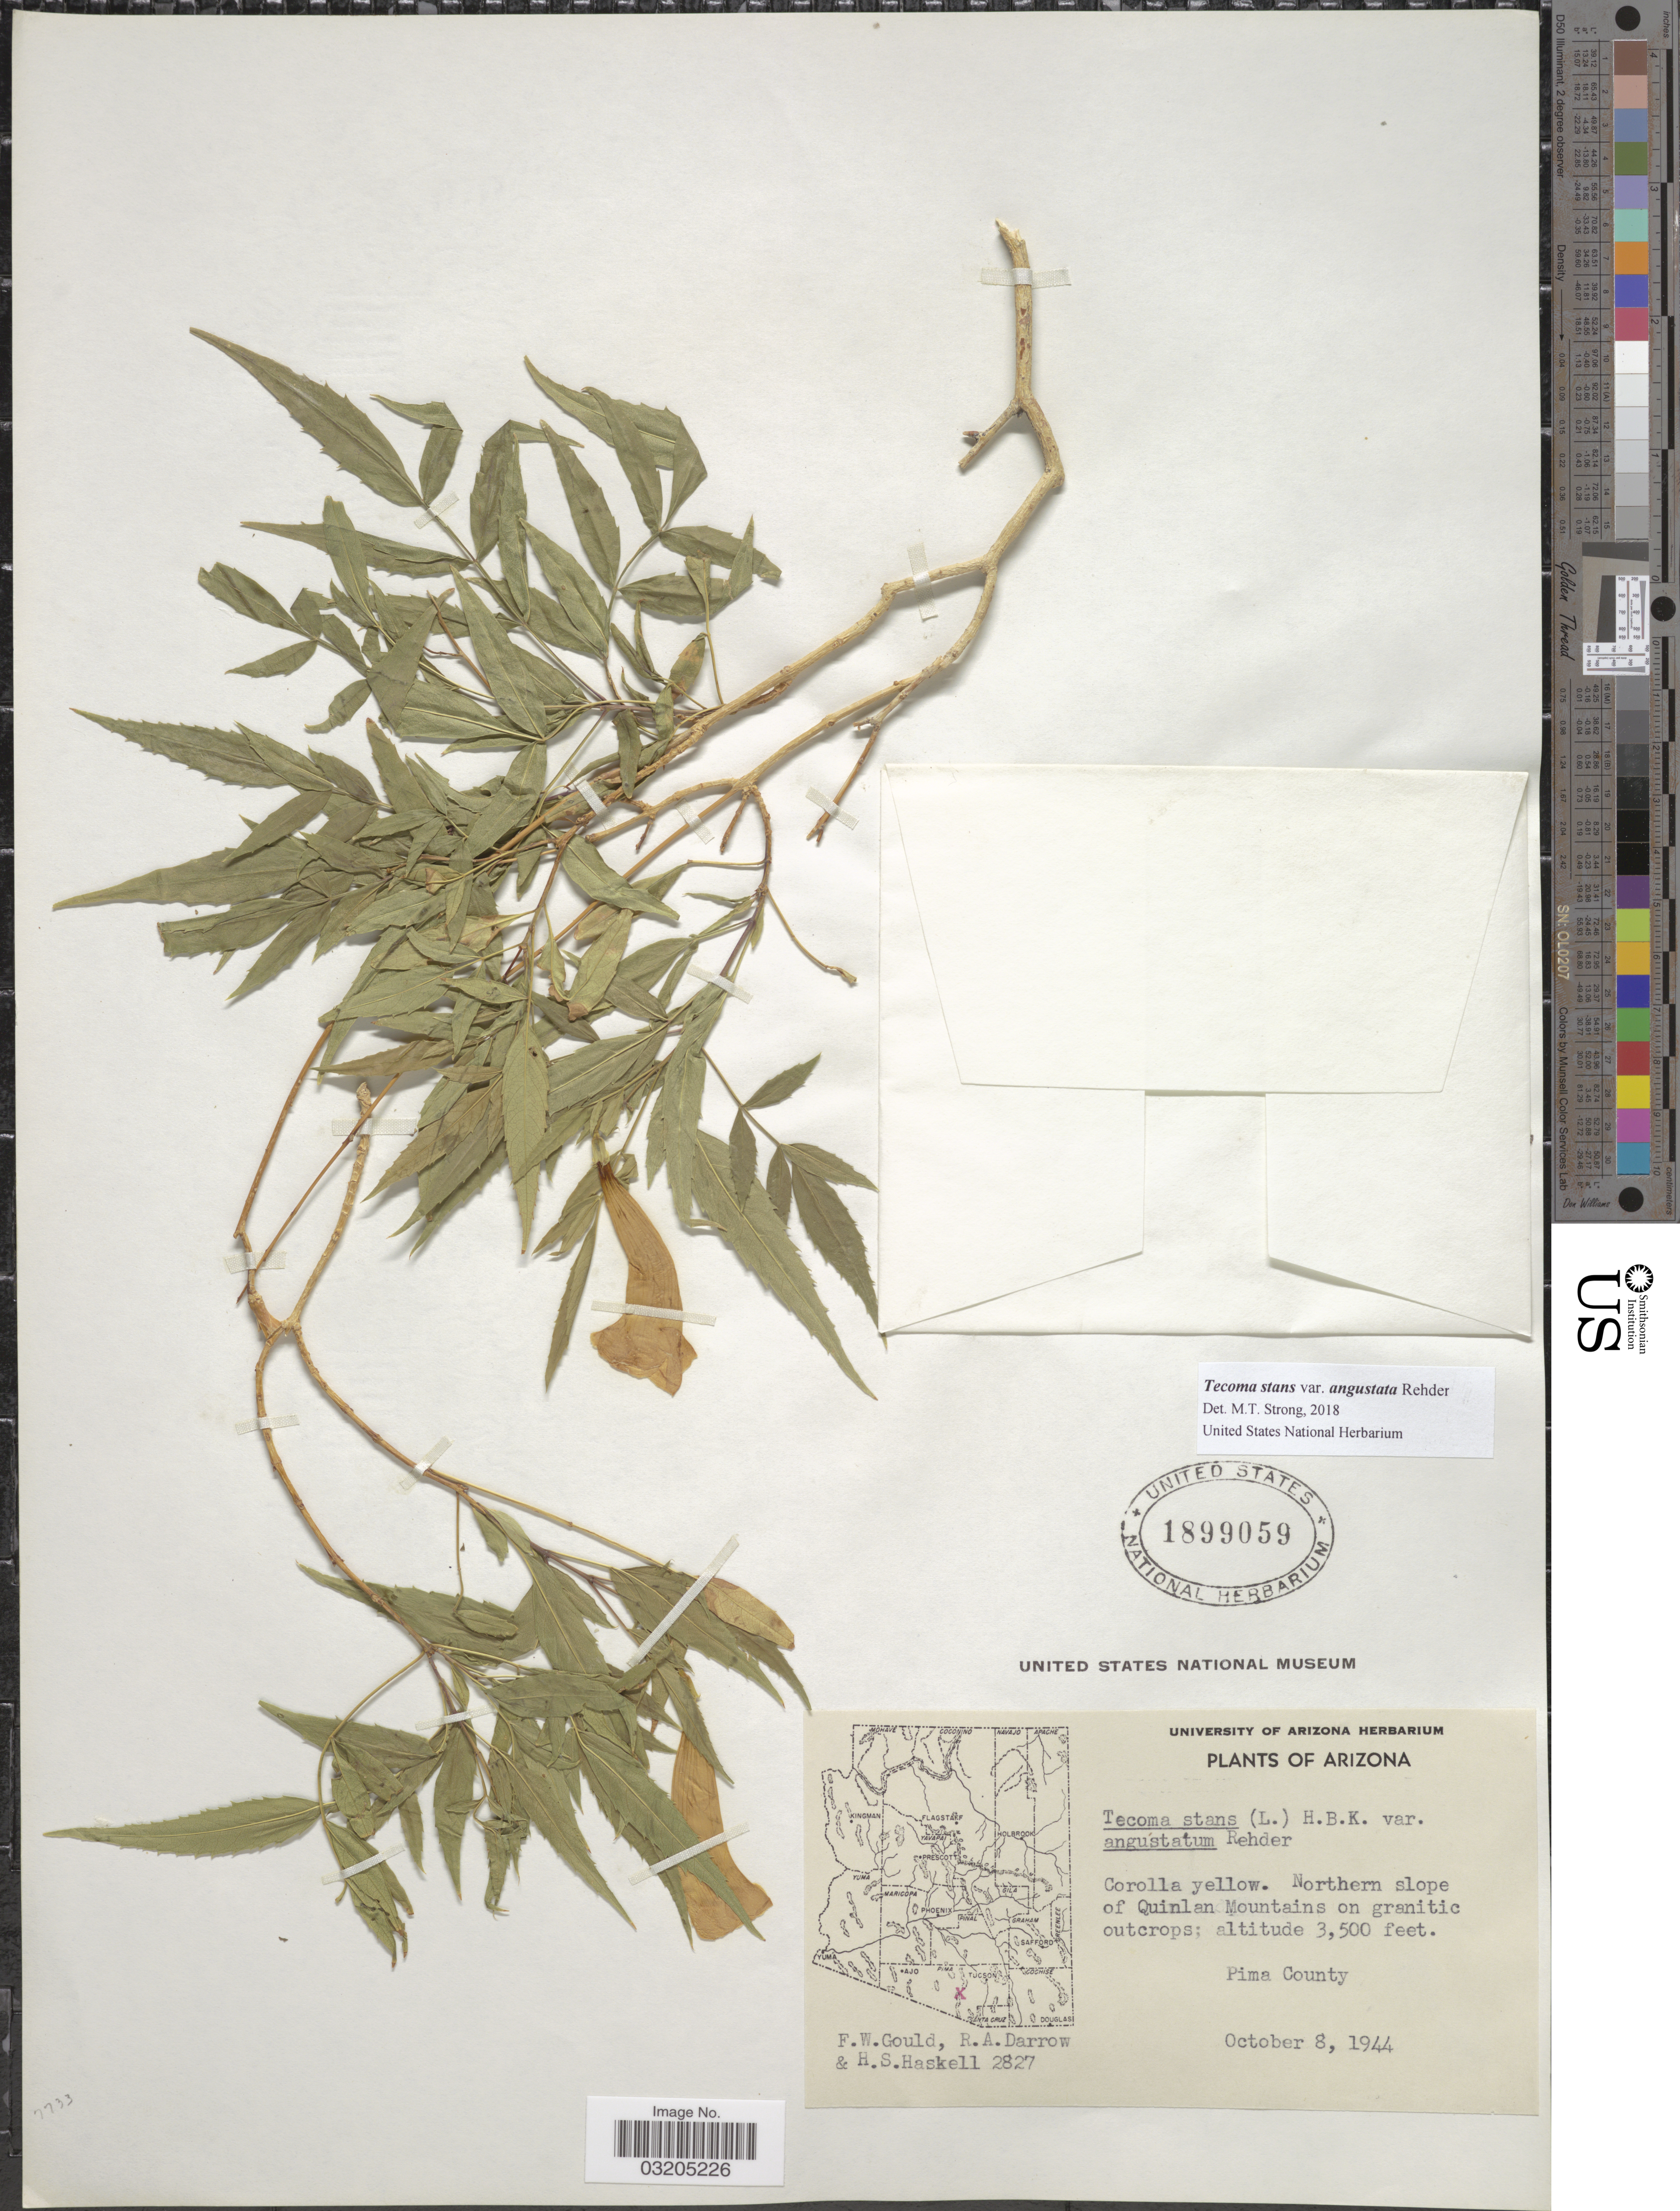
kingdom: Plantae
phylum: Tracheophyta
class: Magnoliopsida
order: Lamiales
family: Bignoniaceae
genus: Tecoma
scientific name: Tecoma stans var. angustata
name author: Rehder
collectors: F. W. Gould, R. A. Darrow & H. Haskell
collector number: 2827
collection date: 1944-10-08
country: United States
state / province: Arizona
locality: Northern slope of Quinlan Mountains. Pima County.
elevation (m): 1067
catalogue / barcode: US 1899059